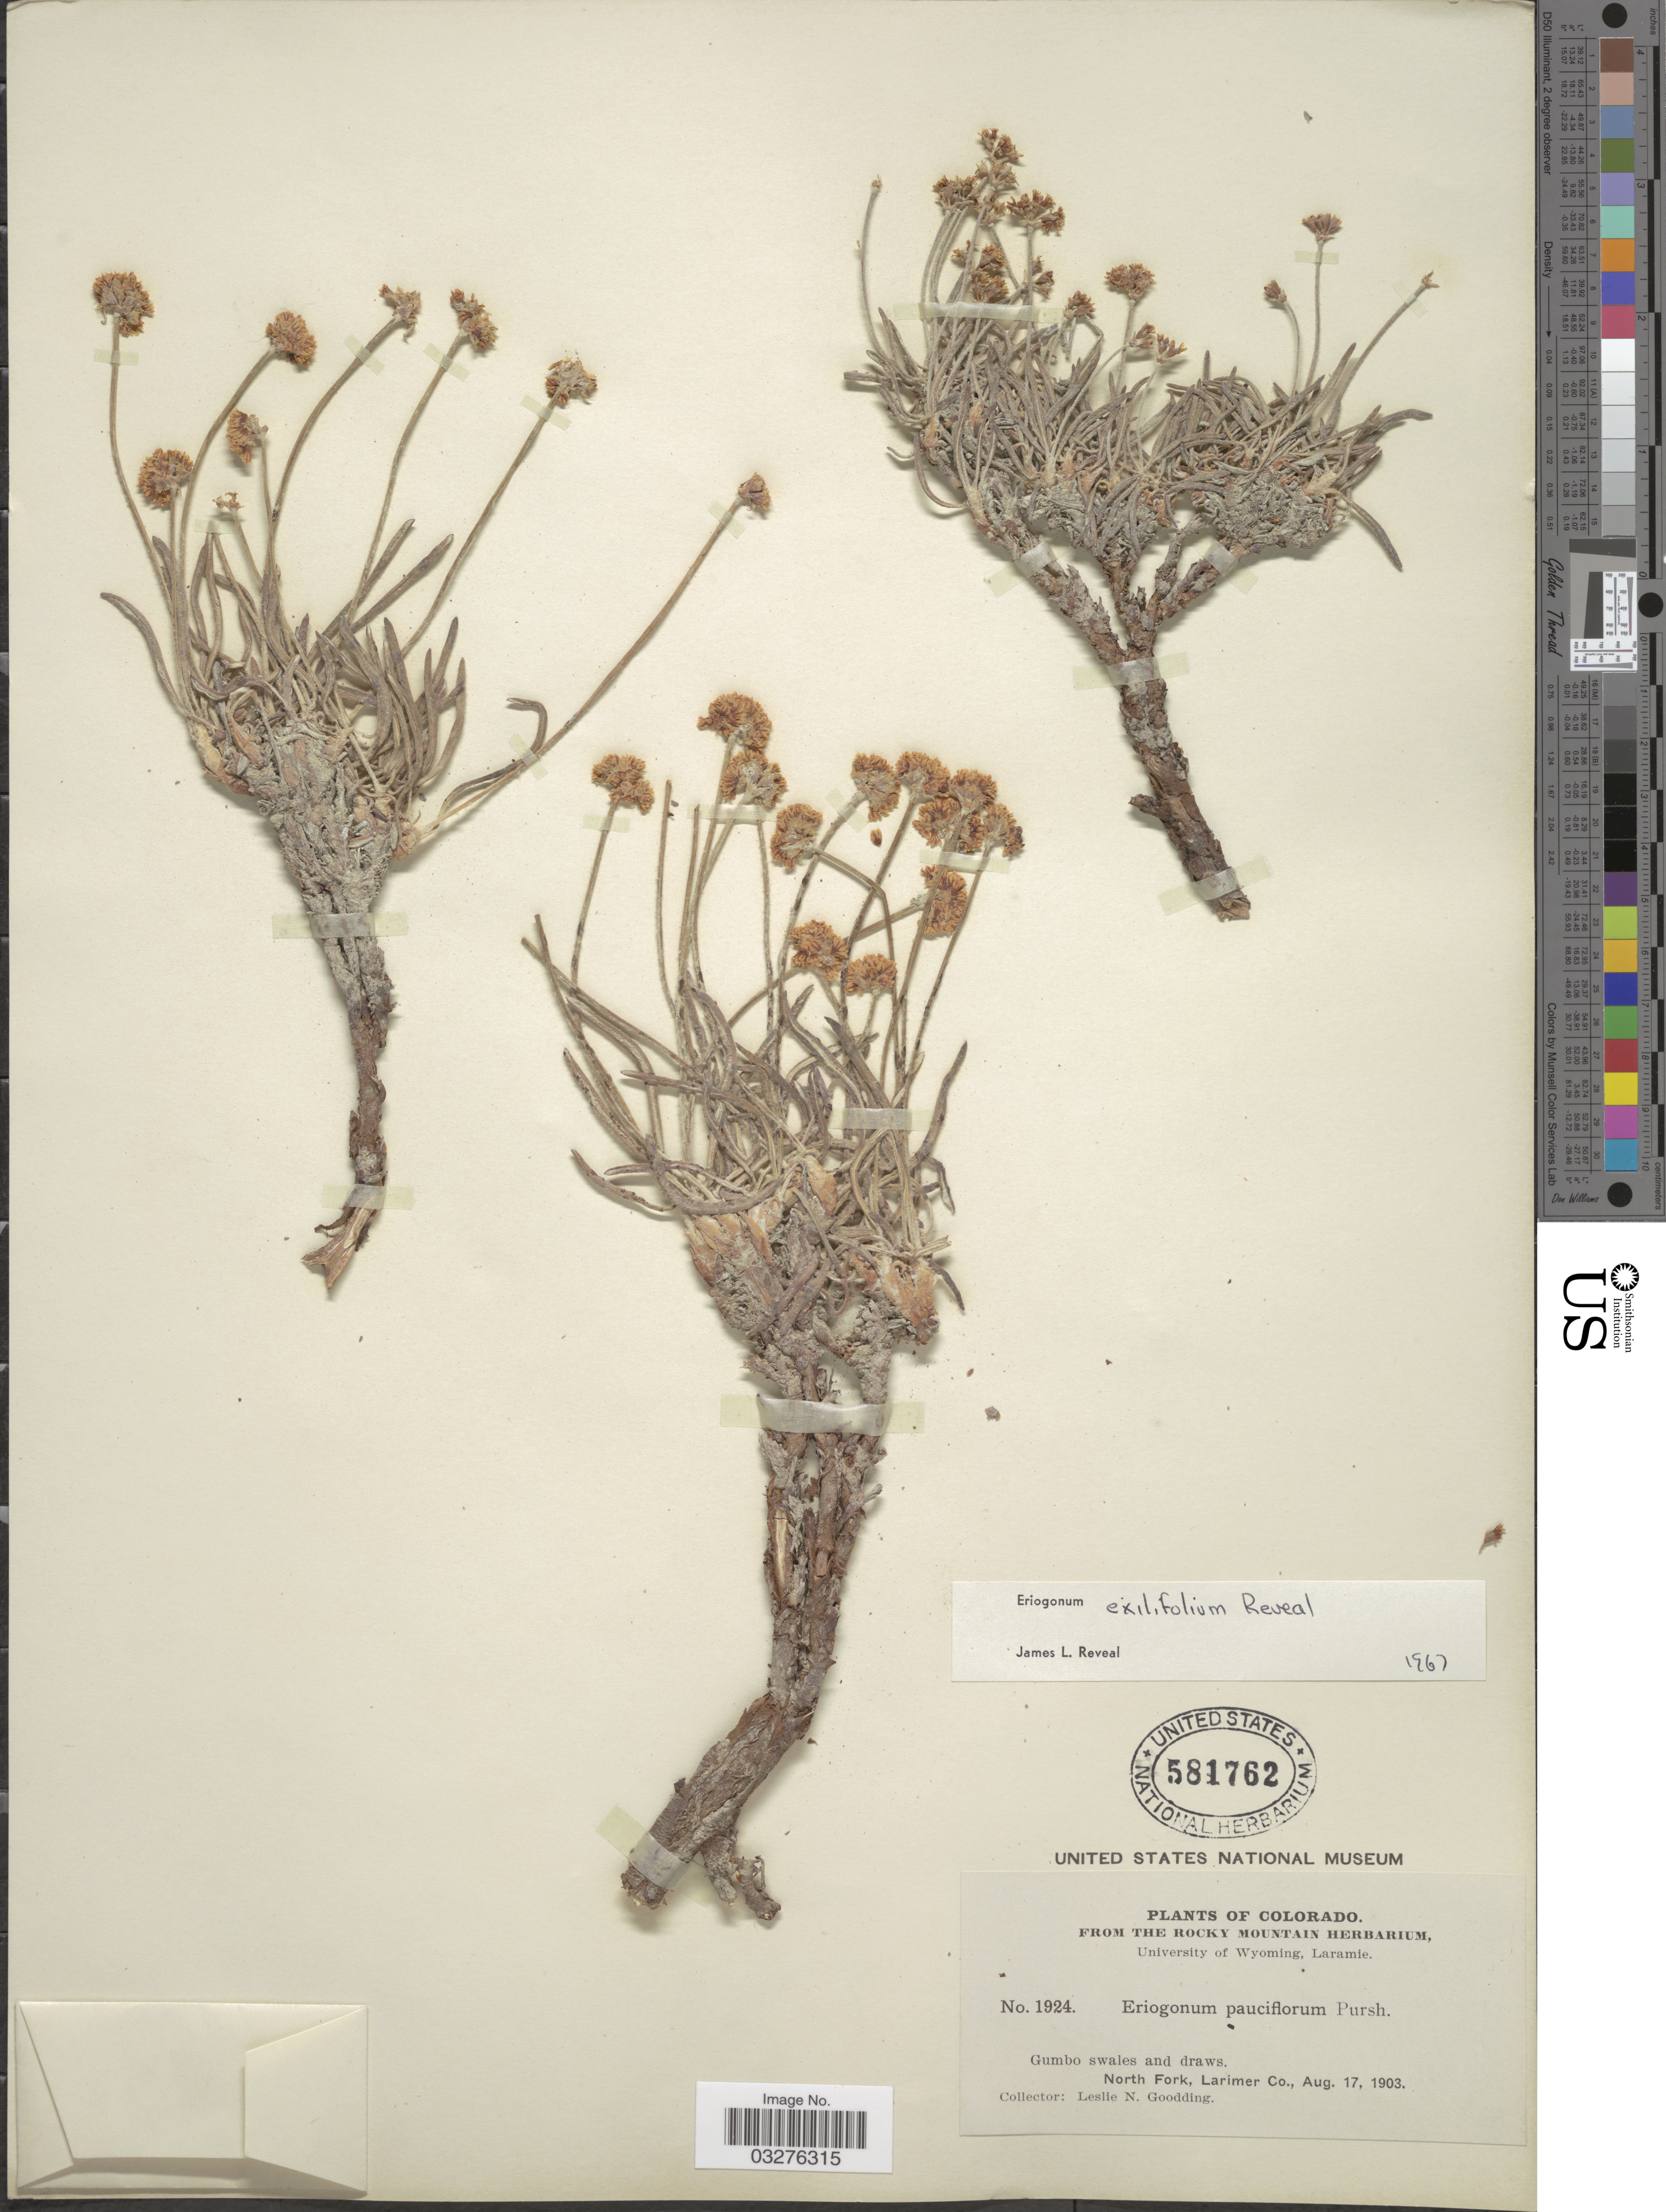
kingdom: Plantae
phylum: Tracheophyta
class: Magnoliopsida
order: Caryophyllales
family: Polygonaceae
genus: Eriogonum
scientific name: Eriogonum exilifolium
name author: Reveal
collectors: L. N. Goodding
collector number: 1924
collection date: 1903-08-17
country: United States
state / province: Colorado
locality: North Fork, Larimer Co.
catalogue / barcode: US 581762